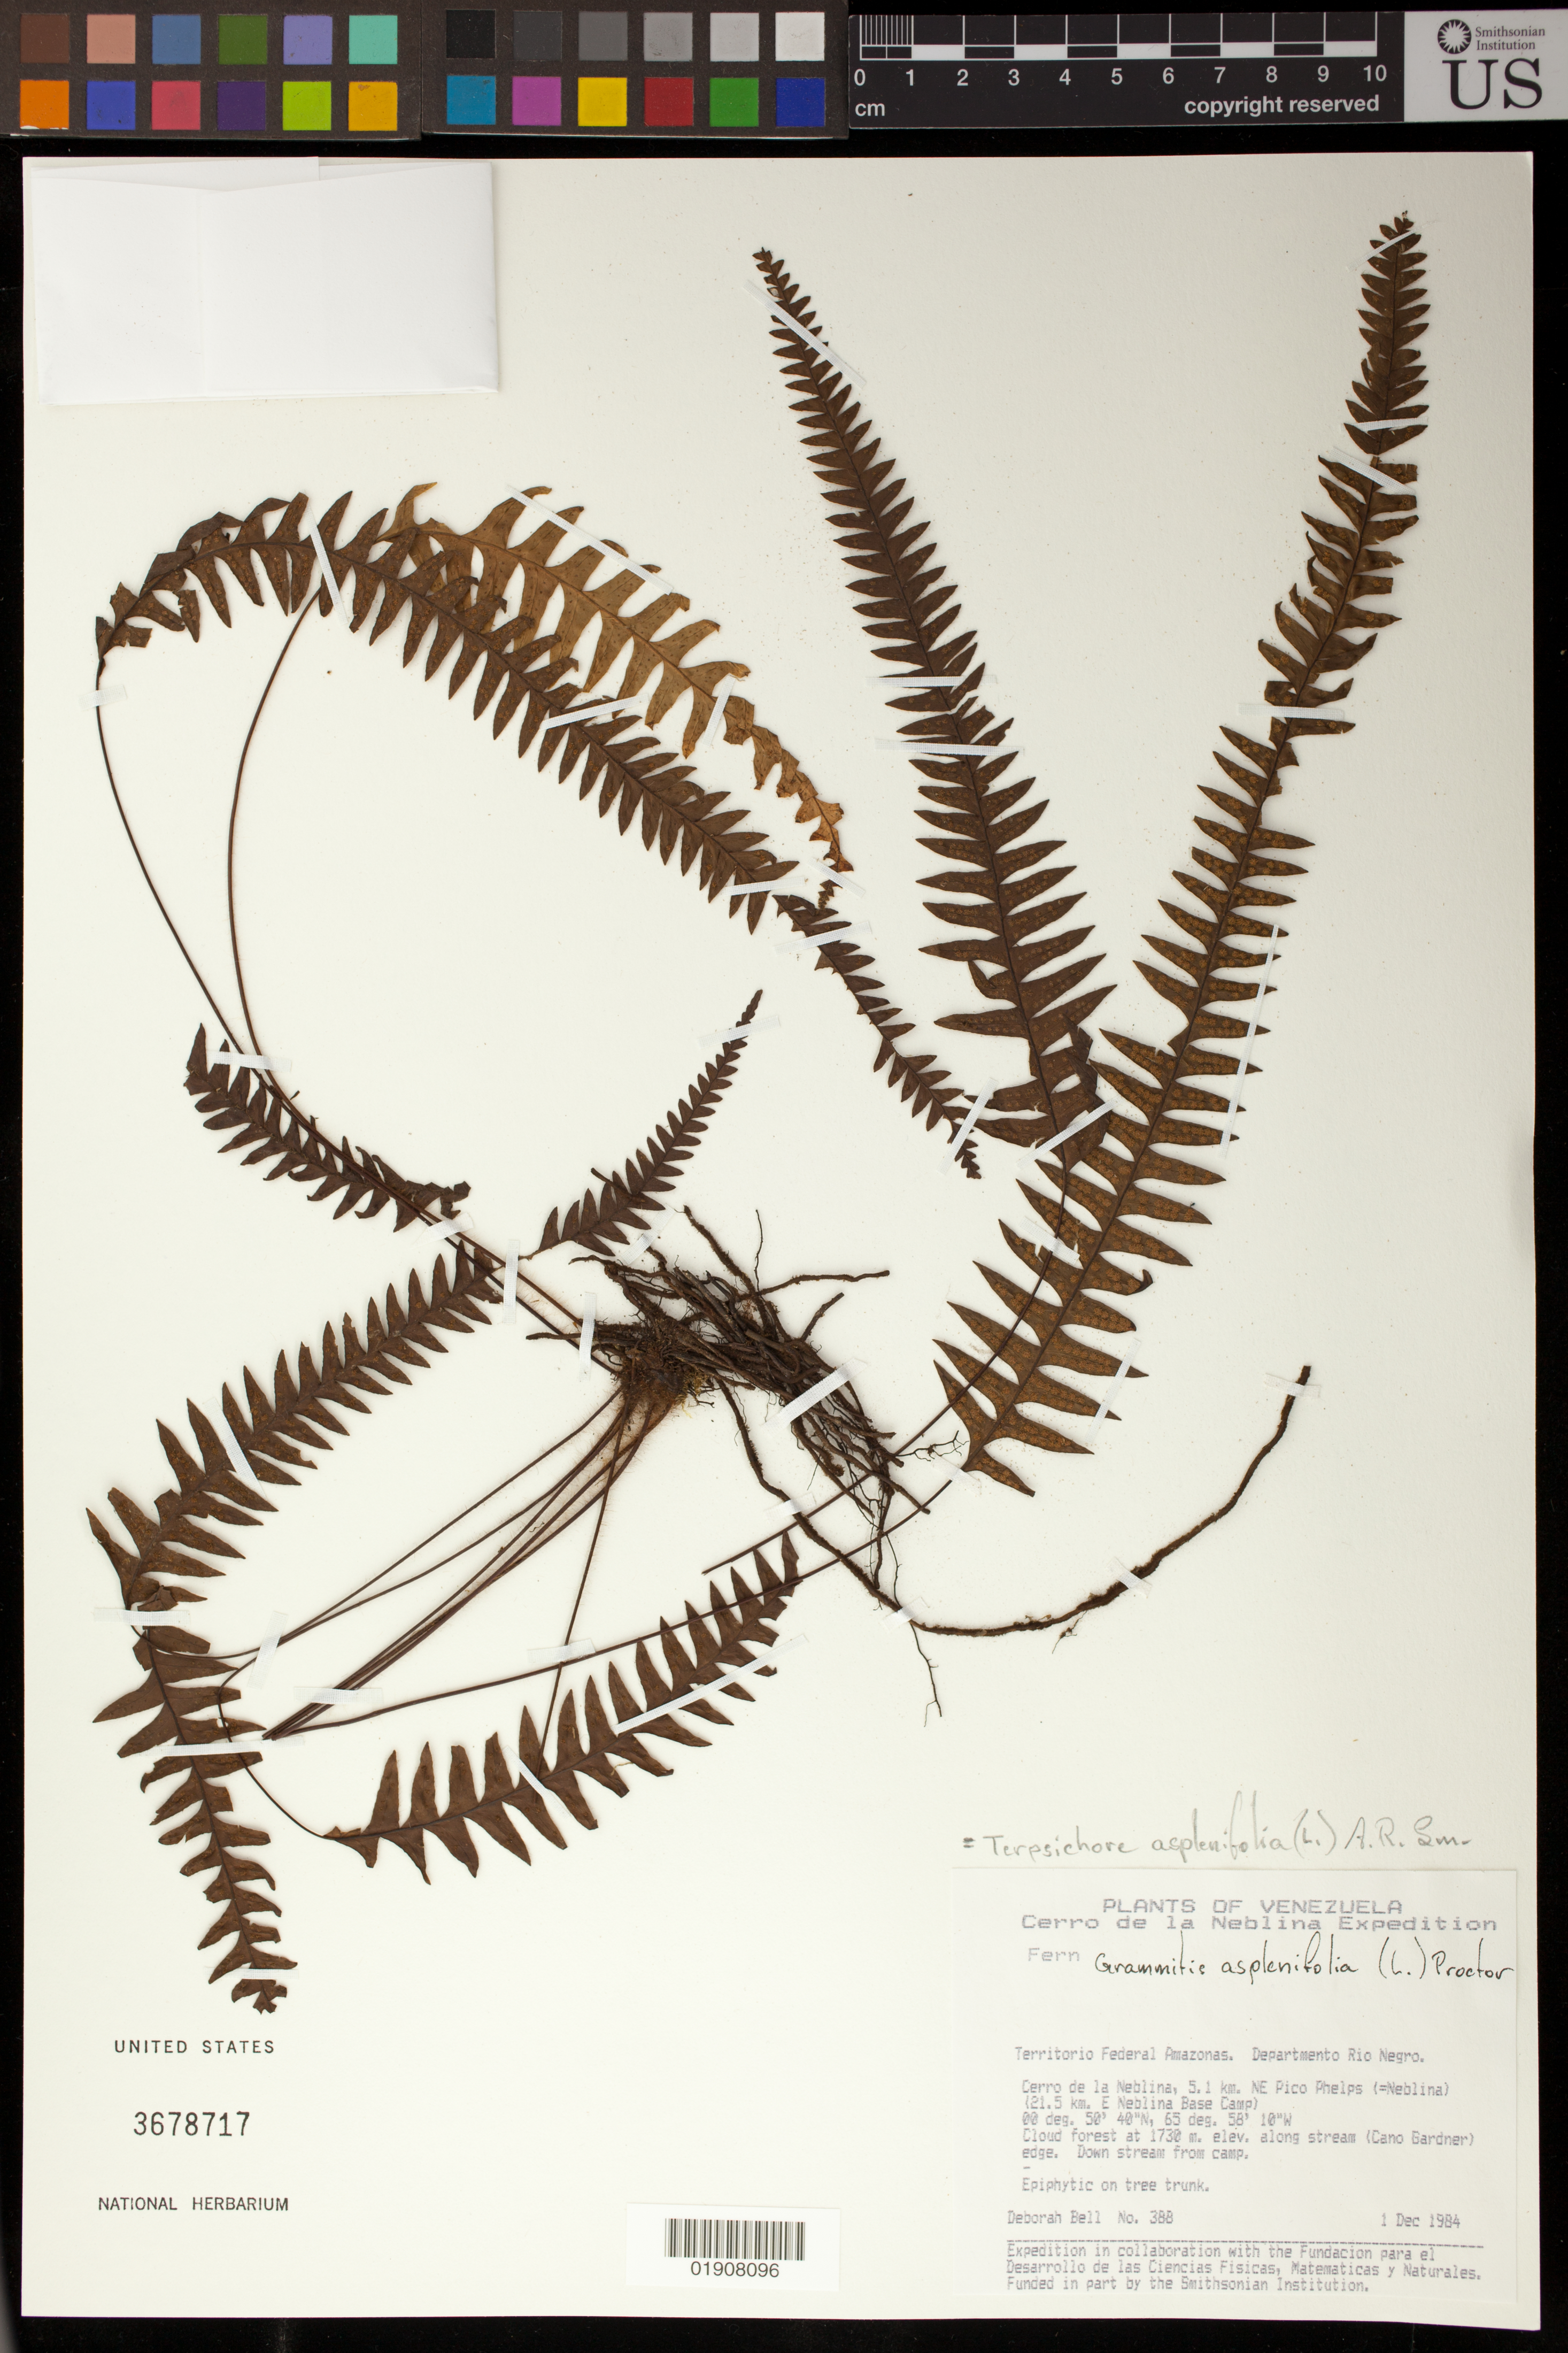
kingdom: Plantae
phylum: Tracheophyta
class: Polypodiopsida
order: Polypodiales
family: Polypodiaceae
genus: Terpsichore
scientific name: Terpsichore asplenifolia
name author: (L.) A.R. Sm.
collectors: D. A. Bell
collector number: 388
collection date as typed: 1-Dec-84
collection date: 1984-12-01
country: Venezuela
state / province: Amazonas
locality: Departmento Rio Negro, Cerro de La Neblina, 5.1 km NE Pico Phelps (21.5 km. E Neblina Base Camp).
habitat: Cloud forest, along stream edge. Down stream from camp.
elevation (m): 1730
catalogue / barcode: US 3678717